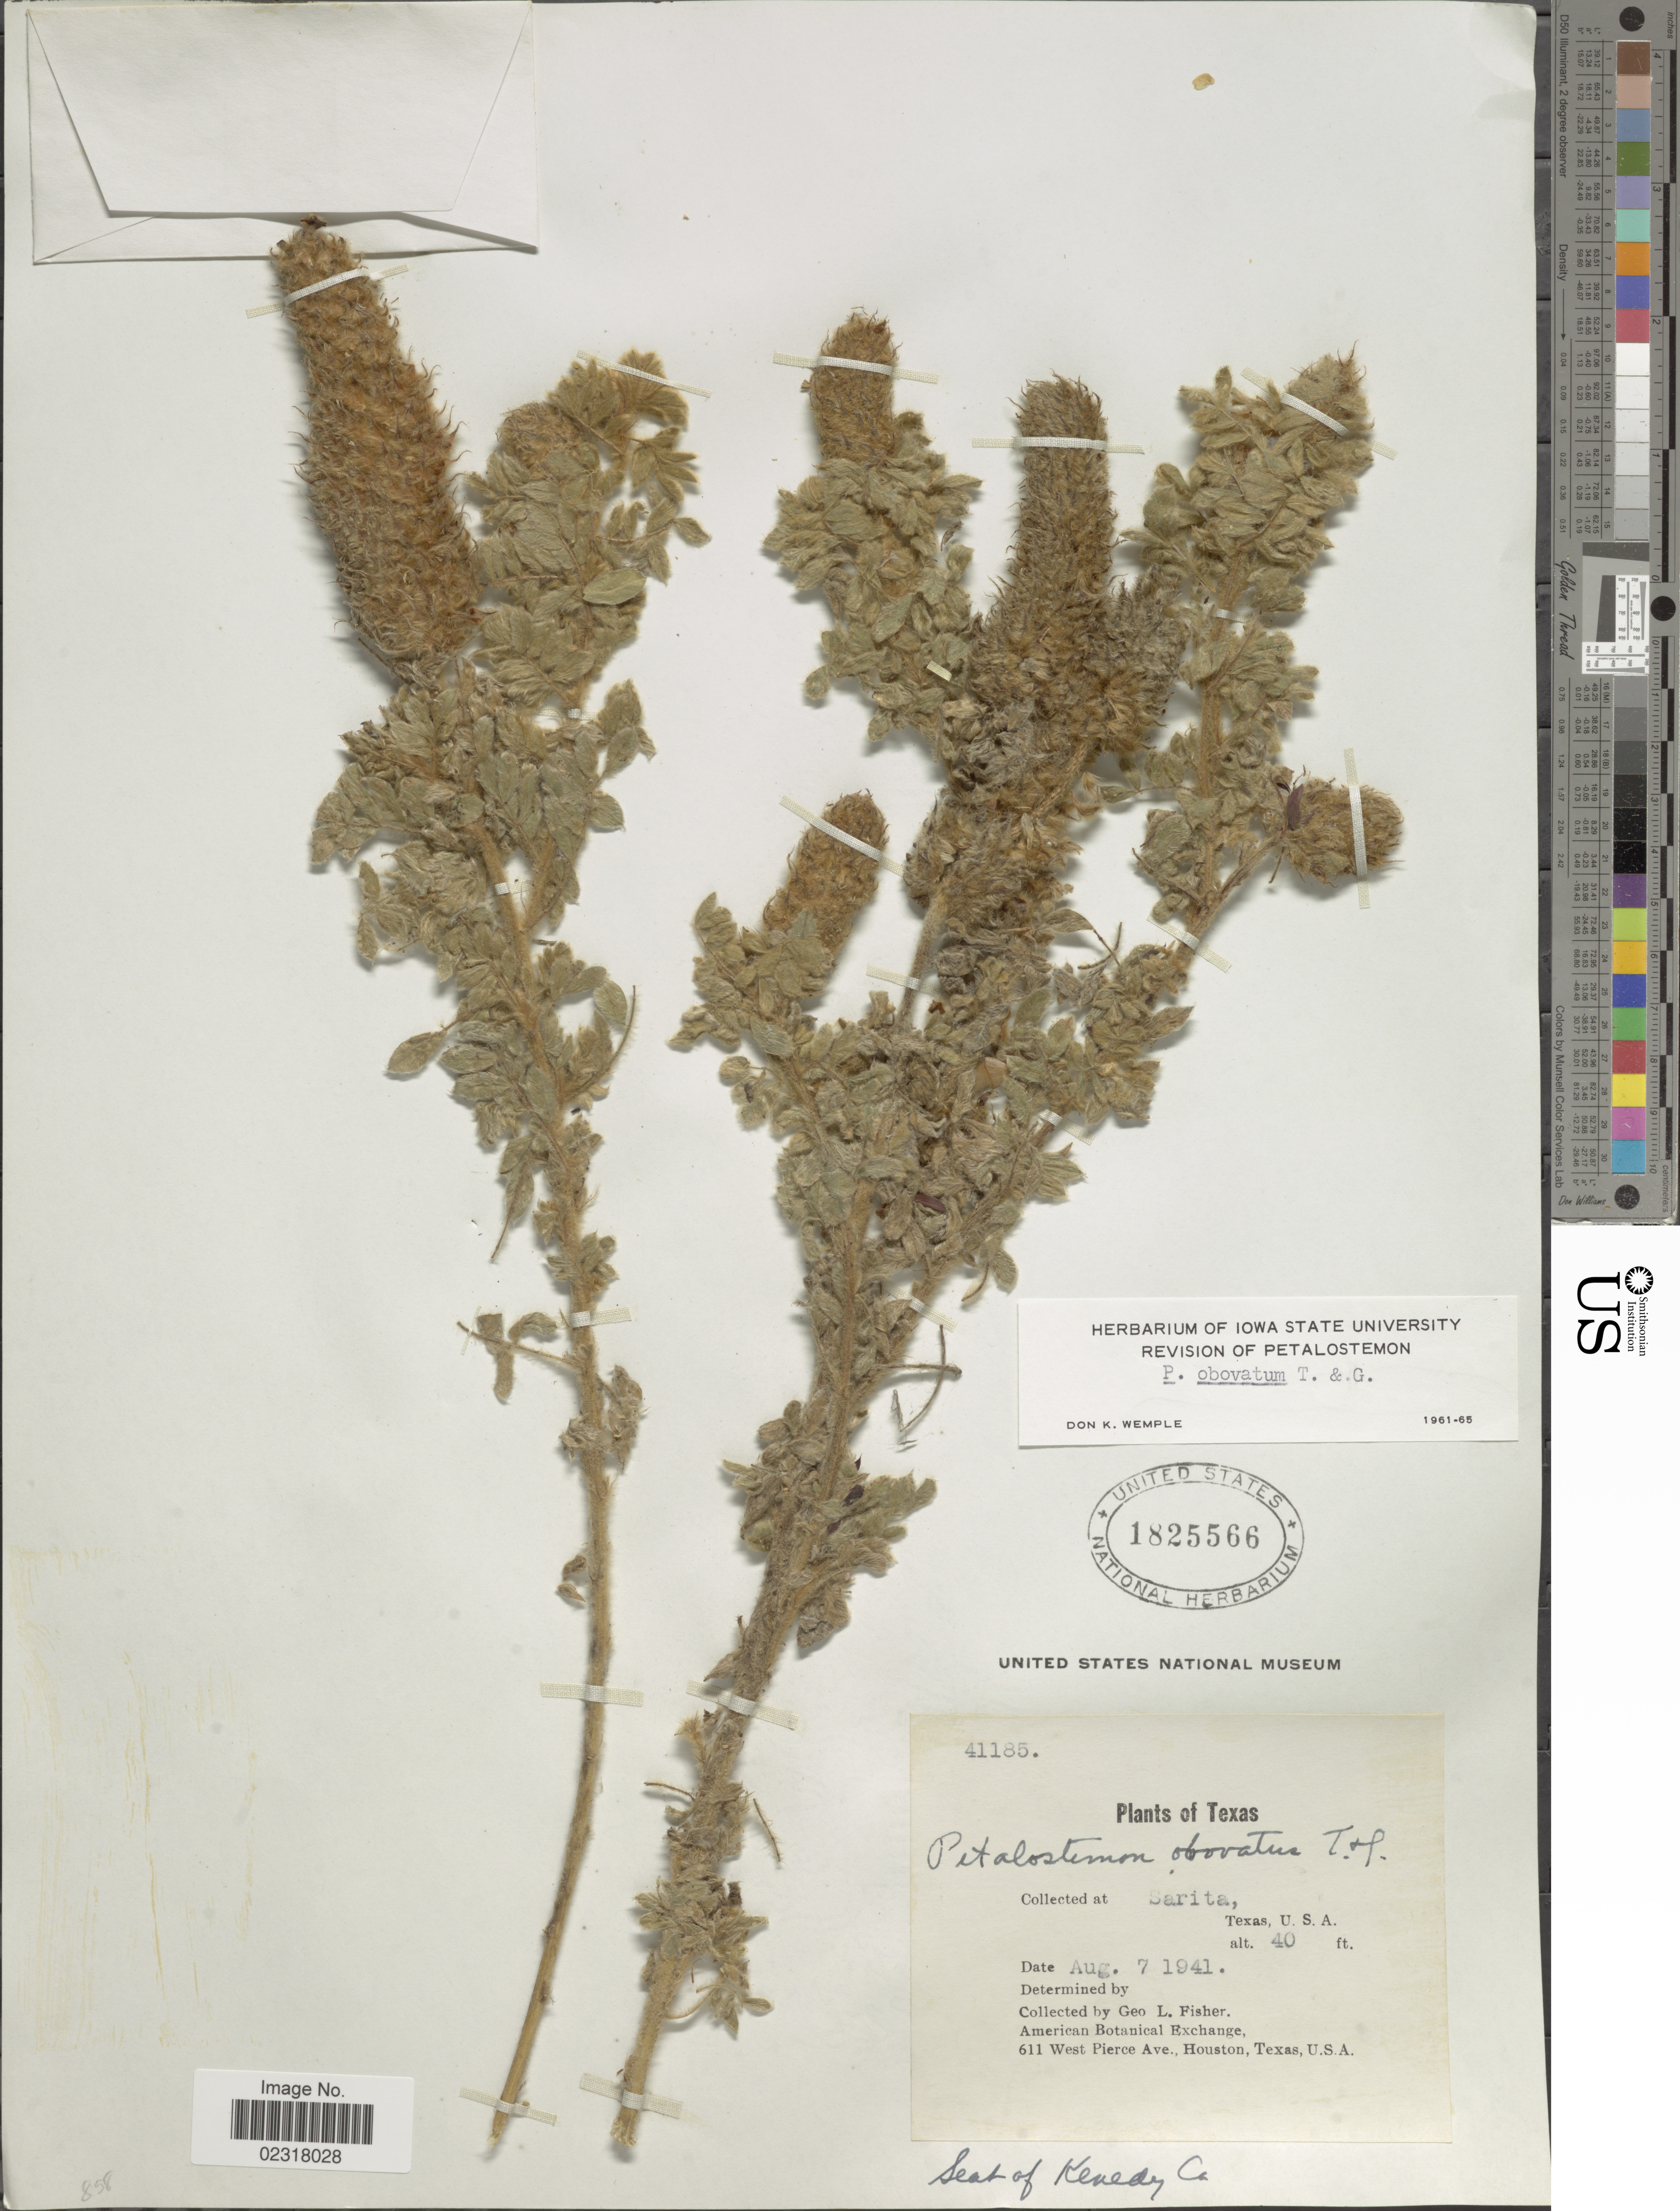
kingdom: Plantae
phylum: Tracheophyta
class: Magnoliopsida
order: Fabales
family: Fabaceae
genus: Dalea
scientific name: Dalea obovata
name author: (Torr.) Shinners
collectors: G. L. Fisher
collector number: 41185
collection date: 1941-08-07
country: United States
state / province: Texas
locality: Sarita, Seat of Kenedy Co.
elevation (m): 12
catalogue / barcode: US 1825566